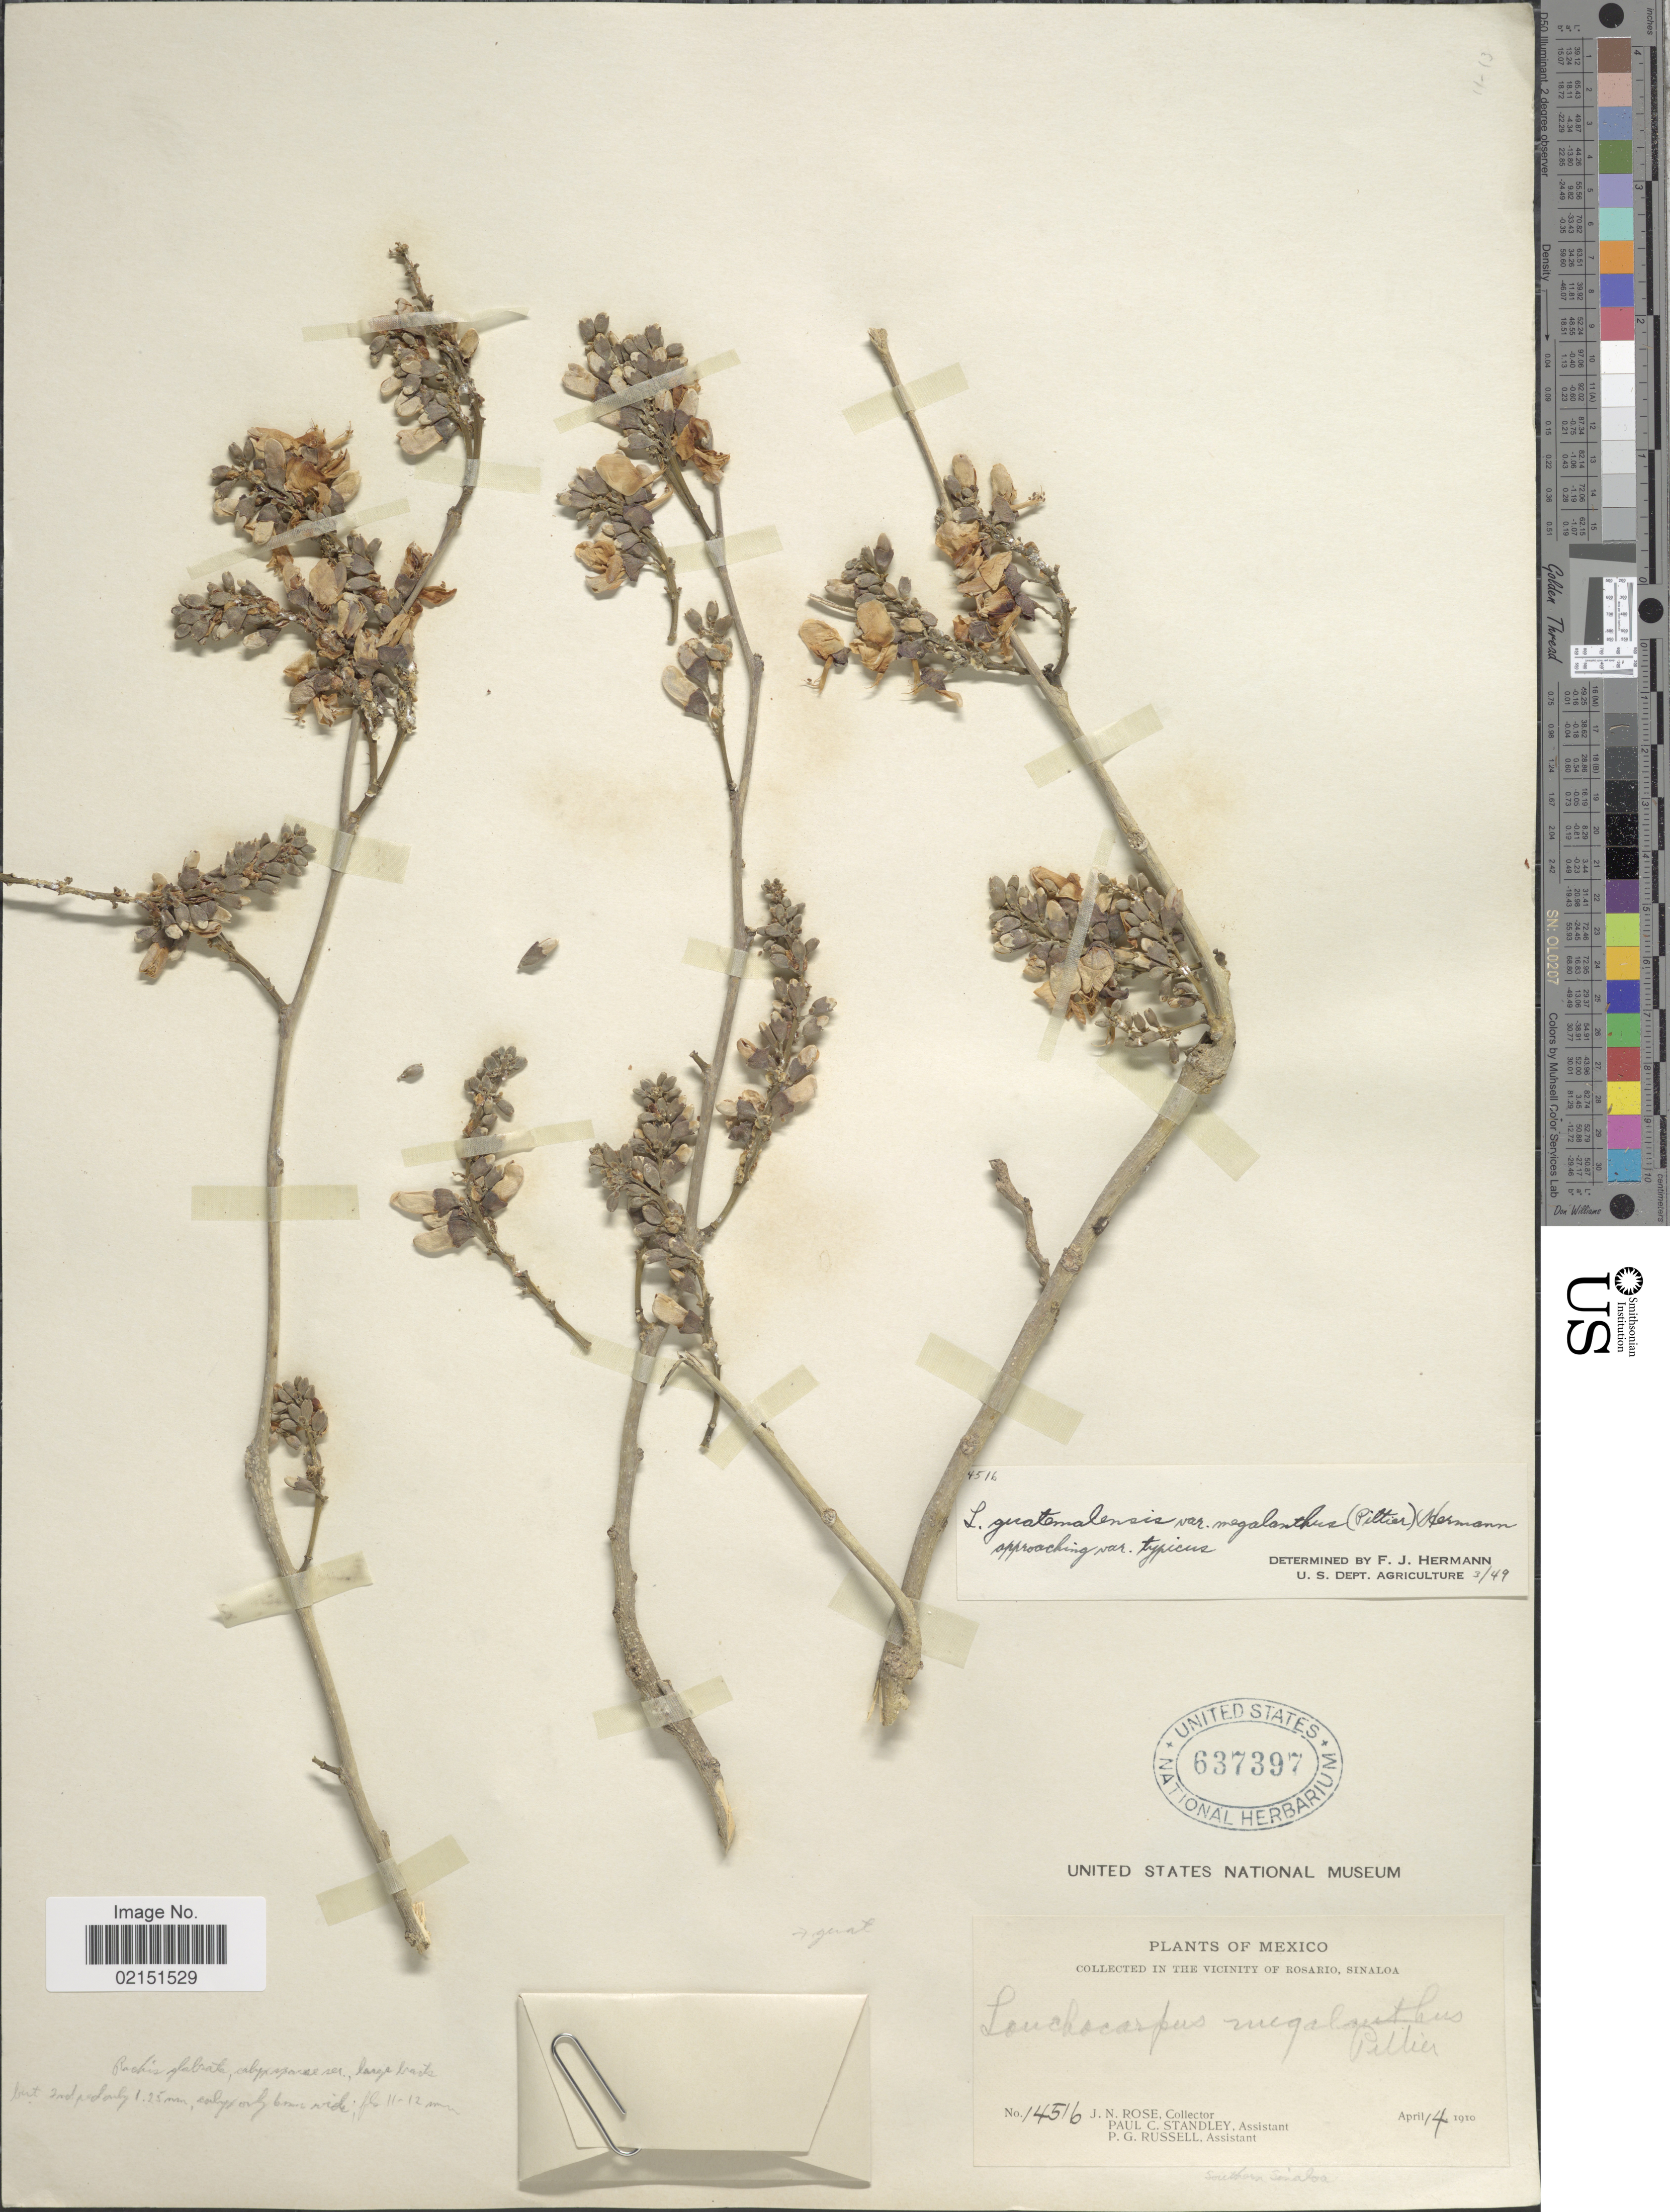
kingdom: Plantae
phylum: Tracheophyta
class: Magnoliopsida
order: Fabales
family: Fabaceae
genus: Lonchocarpus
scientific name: Lonchocarpus guatemalensis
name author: Benth.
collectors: J. N. Rose, P. C. Standley & P. G. Russell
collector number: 14516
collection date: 1910-04-14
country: Mexico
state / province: Sinaloa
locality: In the Vicinity of Rosario, Sinaloa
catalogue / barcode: US 637397